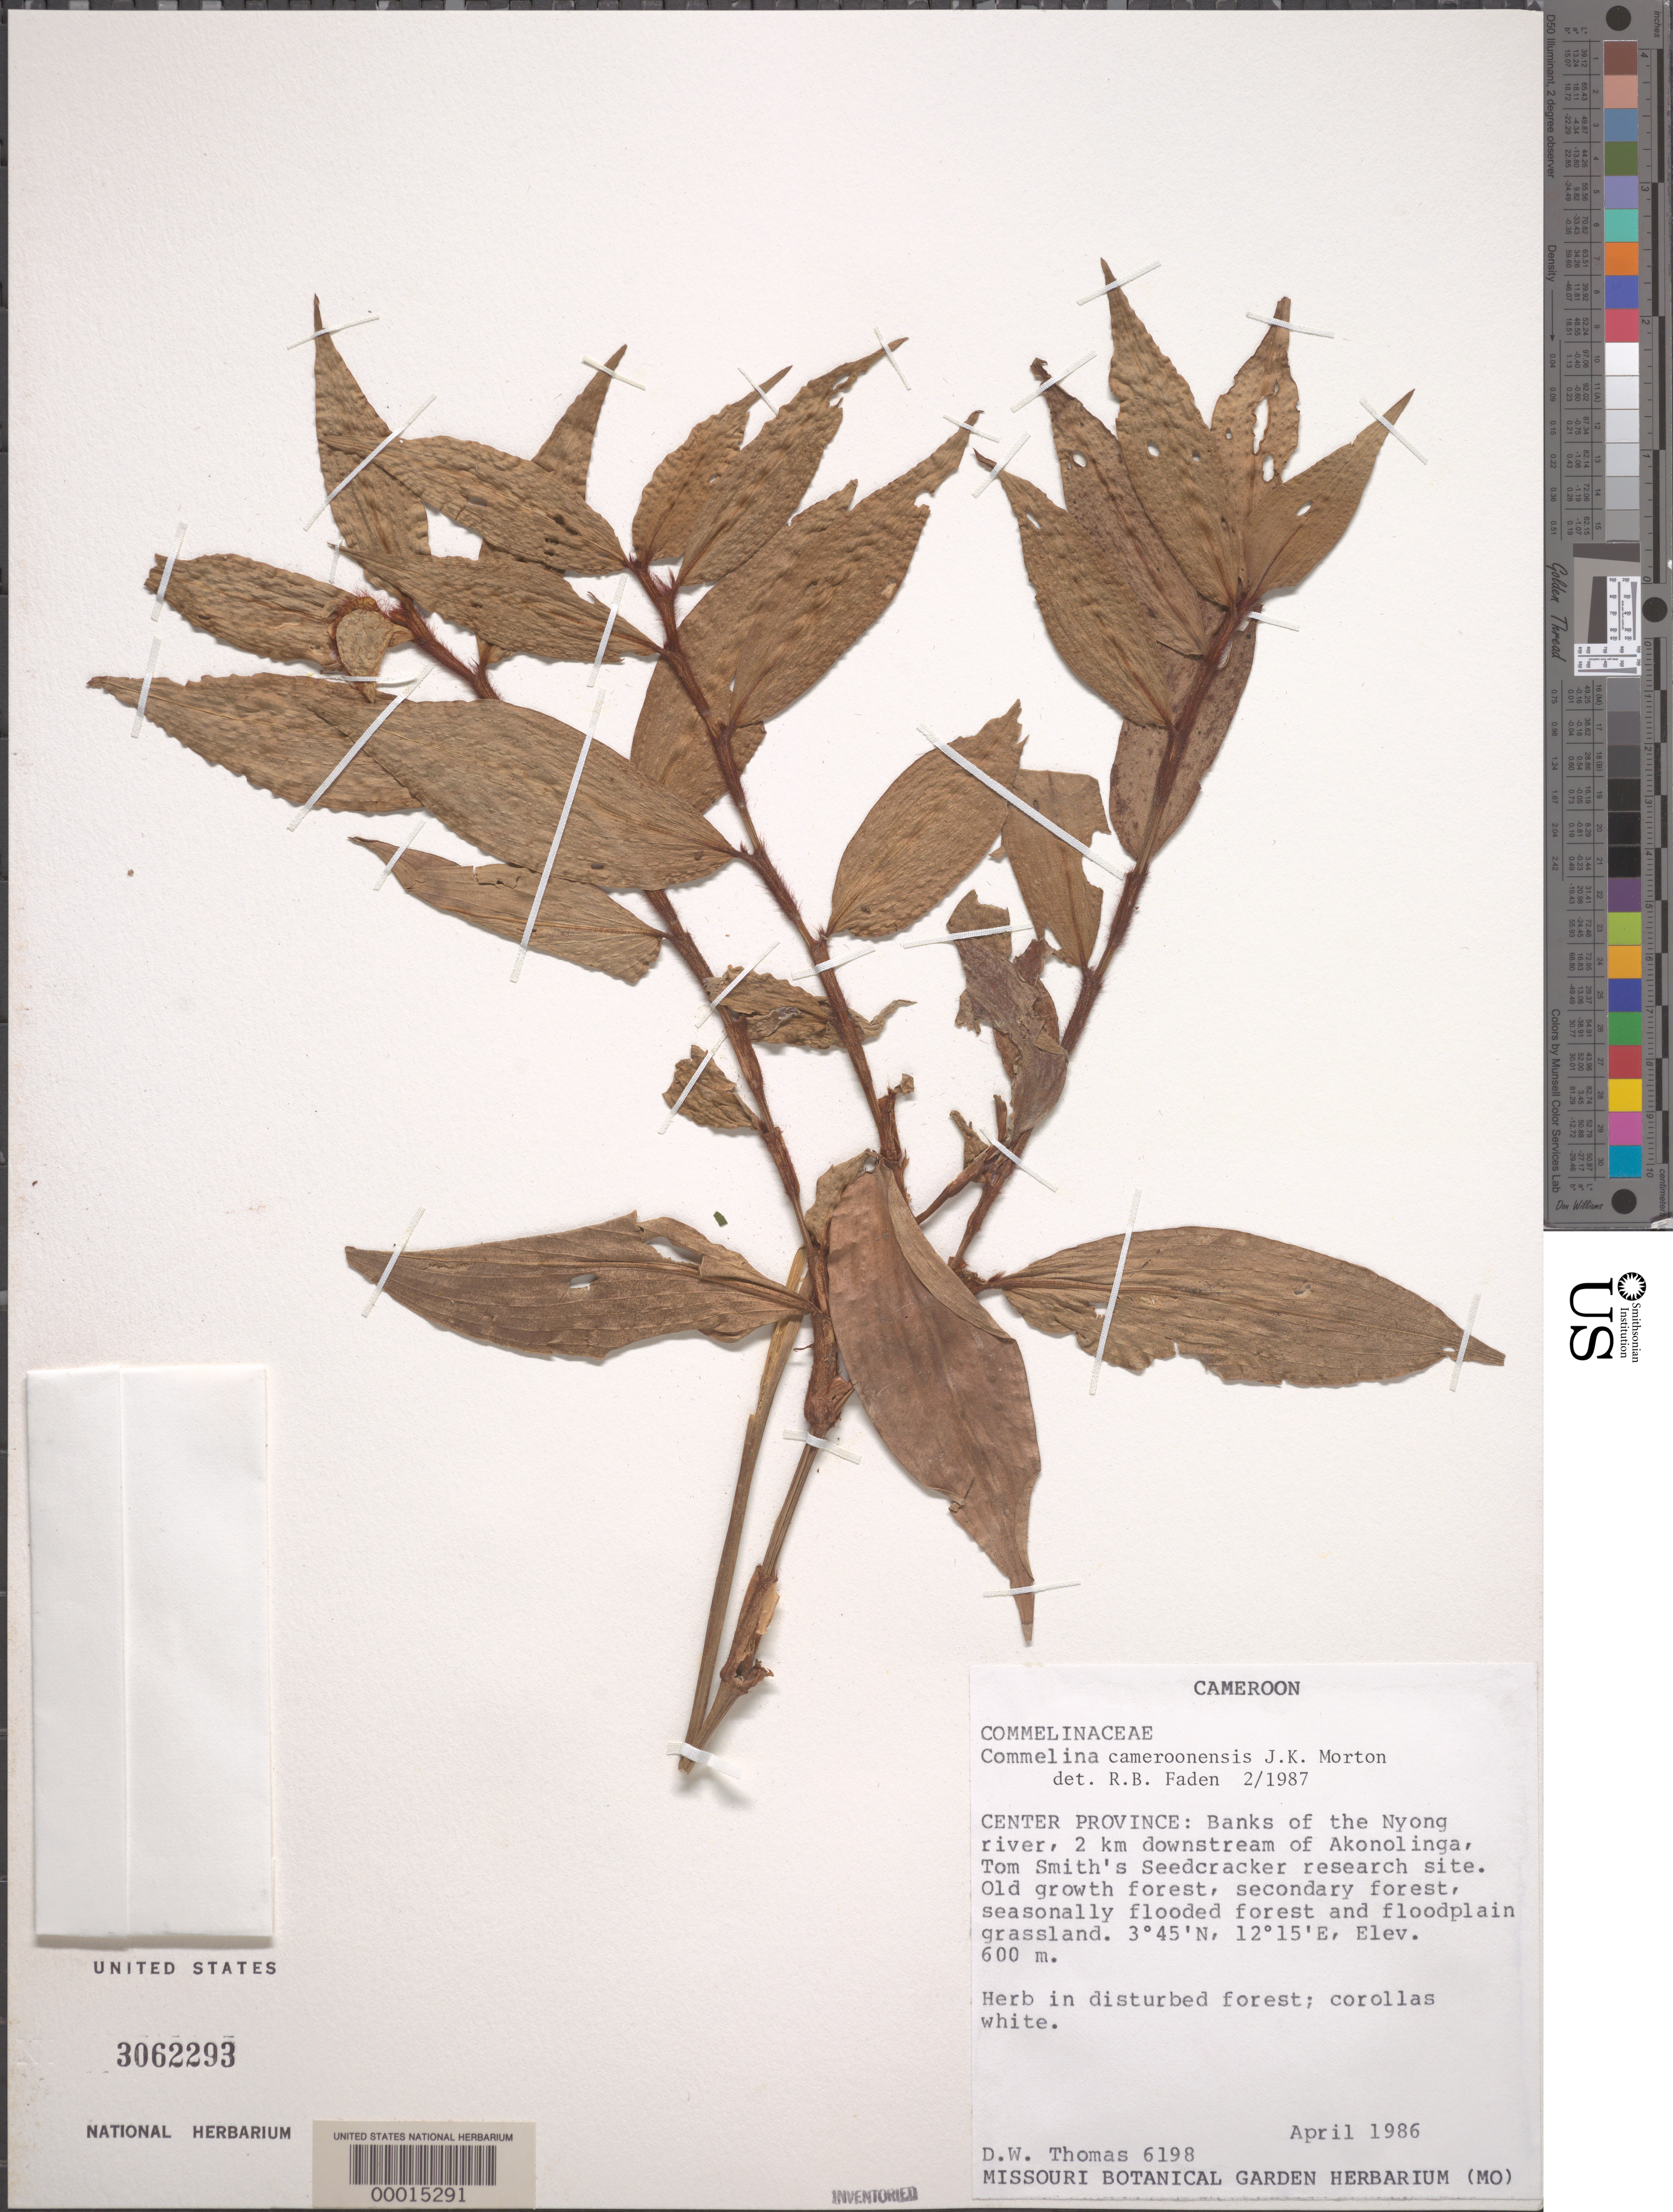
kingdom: Plantae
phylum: Tracheophyta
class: Liliopsida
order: Commelinales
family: Commelinaceae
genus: Commelina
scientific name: Commelina cameroonensis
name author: J.K. Morton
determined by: Faden, Robert B., (US), Smithsonian Institution - National Museum of Natural History (UNITED STATES)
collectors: D. W. Thomas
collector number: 6198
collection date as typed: Apr 1986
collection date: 1986-04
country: Cameroon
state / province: Centre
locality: Nyong river, 2 km downstream of Akonolinga, Tom Smith's Seedcracker research site.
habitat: Seasonally inundated forest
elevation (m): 600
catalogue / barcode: US 3062293